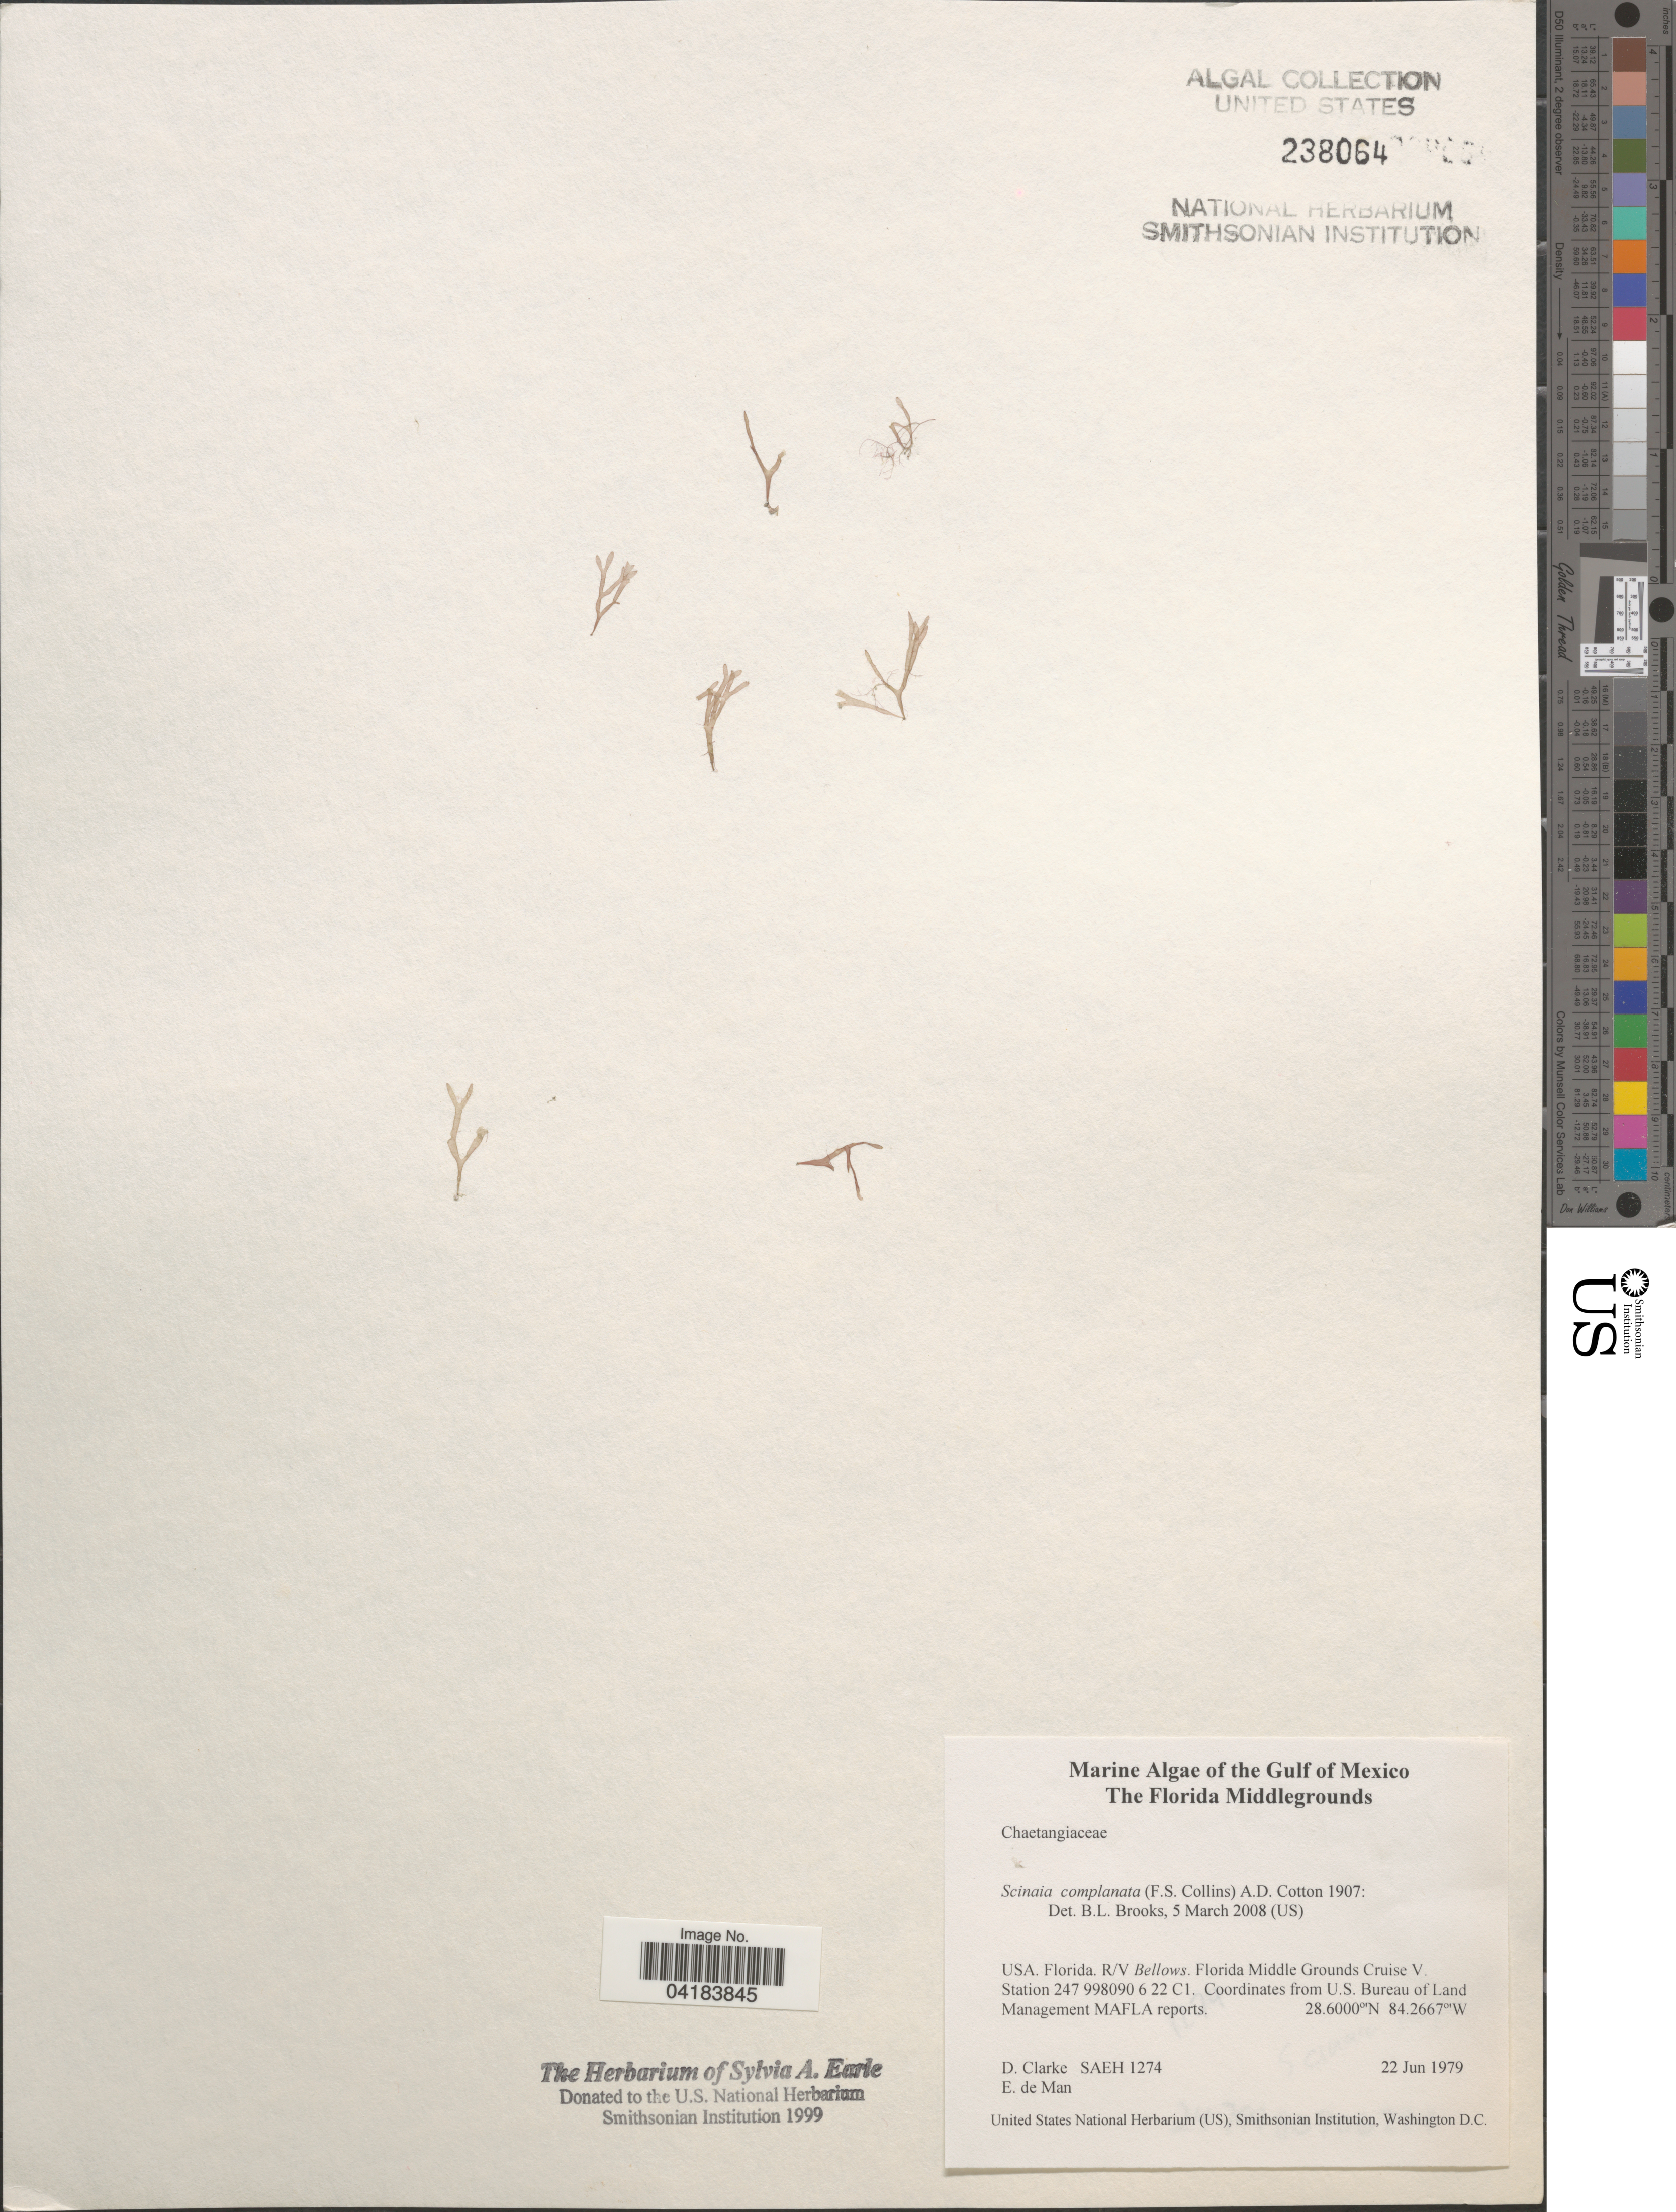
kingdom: Plantae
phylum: Rhodophyta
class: Florideophyceae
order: Nemaliales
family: Scinaiaceae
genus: Scinaia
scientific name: Scinaia complanata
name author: (Collins in Collins et al.) Cotton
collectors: D. Clarke & E. de Man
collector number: SAEH1274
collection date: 1979-06-22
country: United States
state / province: Florida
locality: Gulf of Mexico. R/V Bellows. Florida Middle Grounds Cruise V. Station 247 998090 6 22 C1.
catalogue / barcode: US 238064